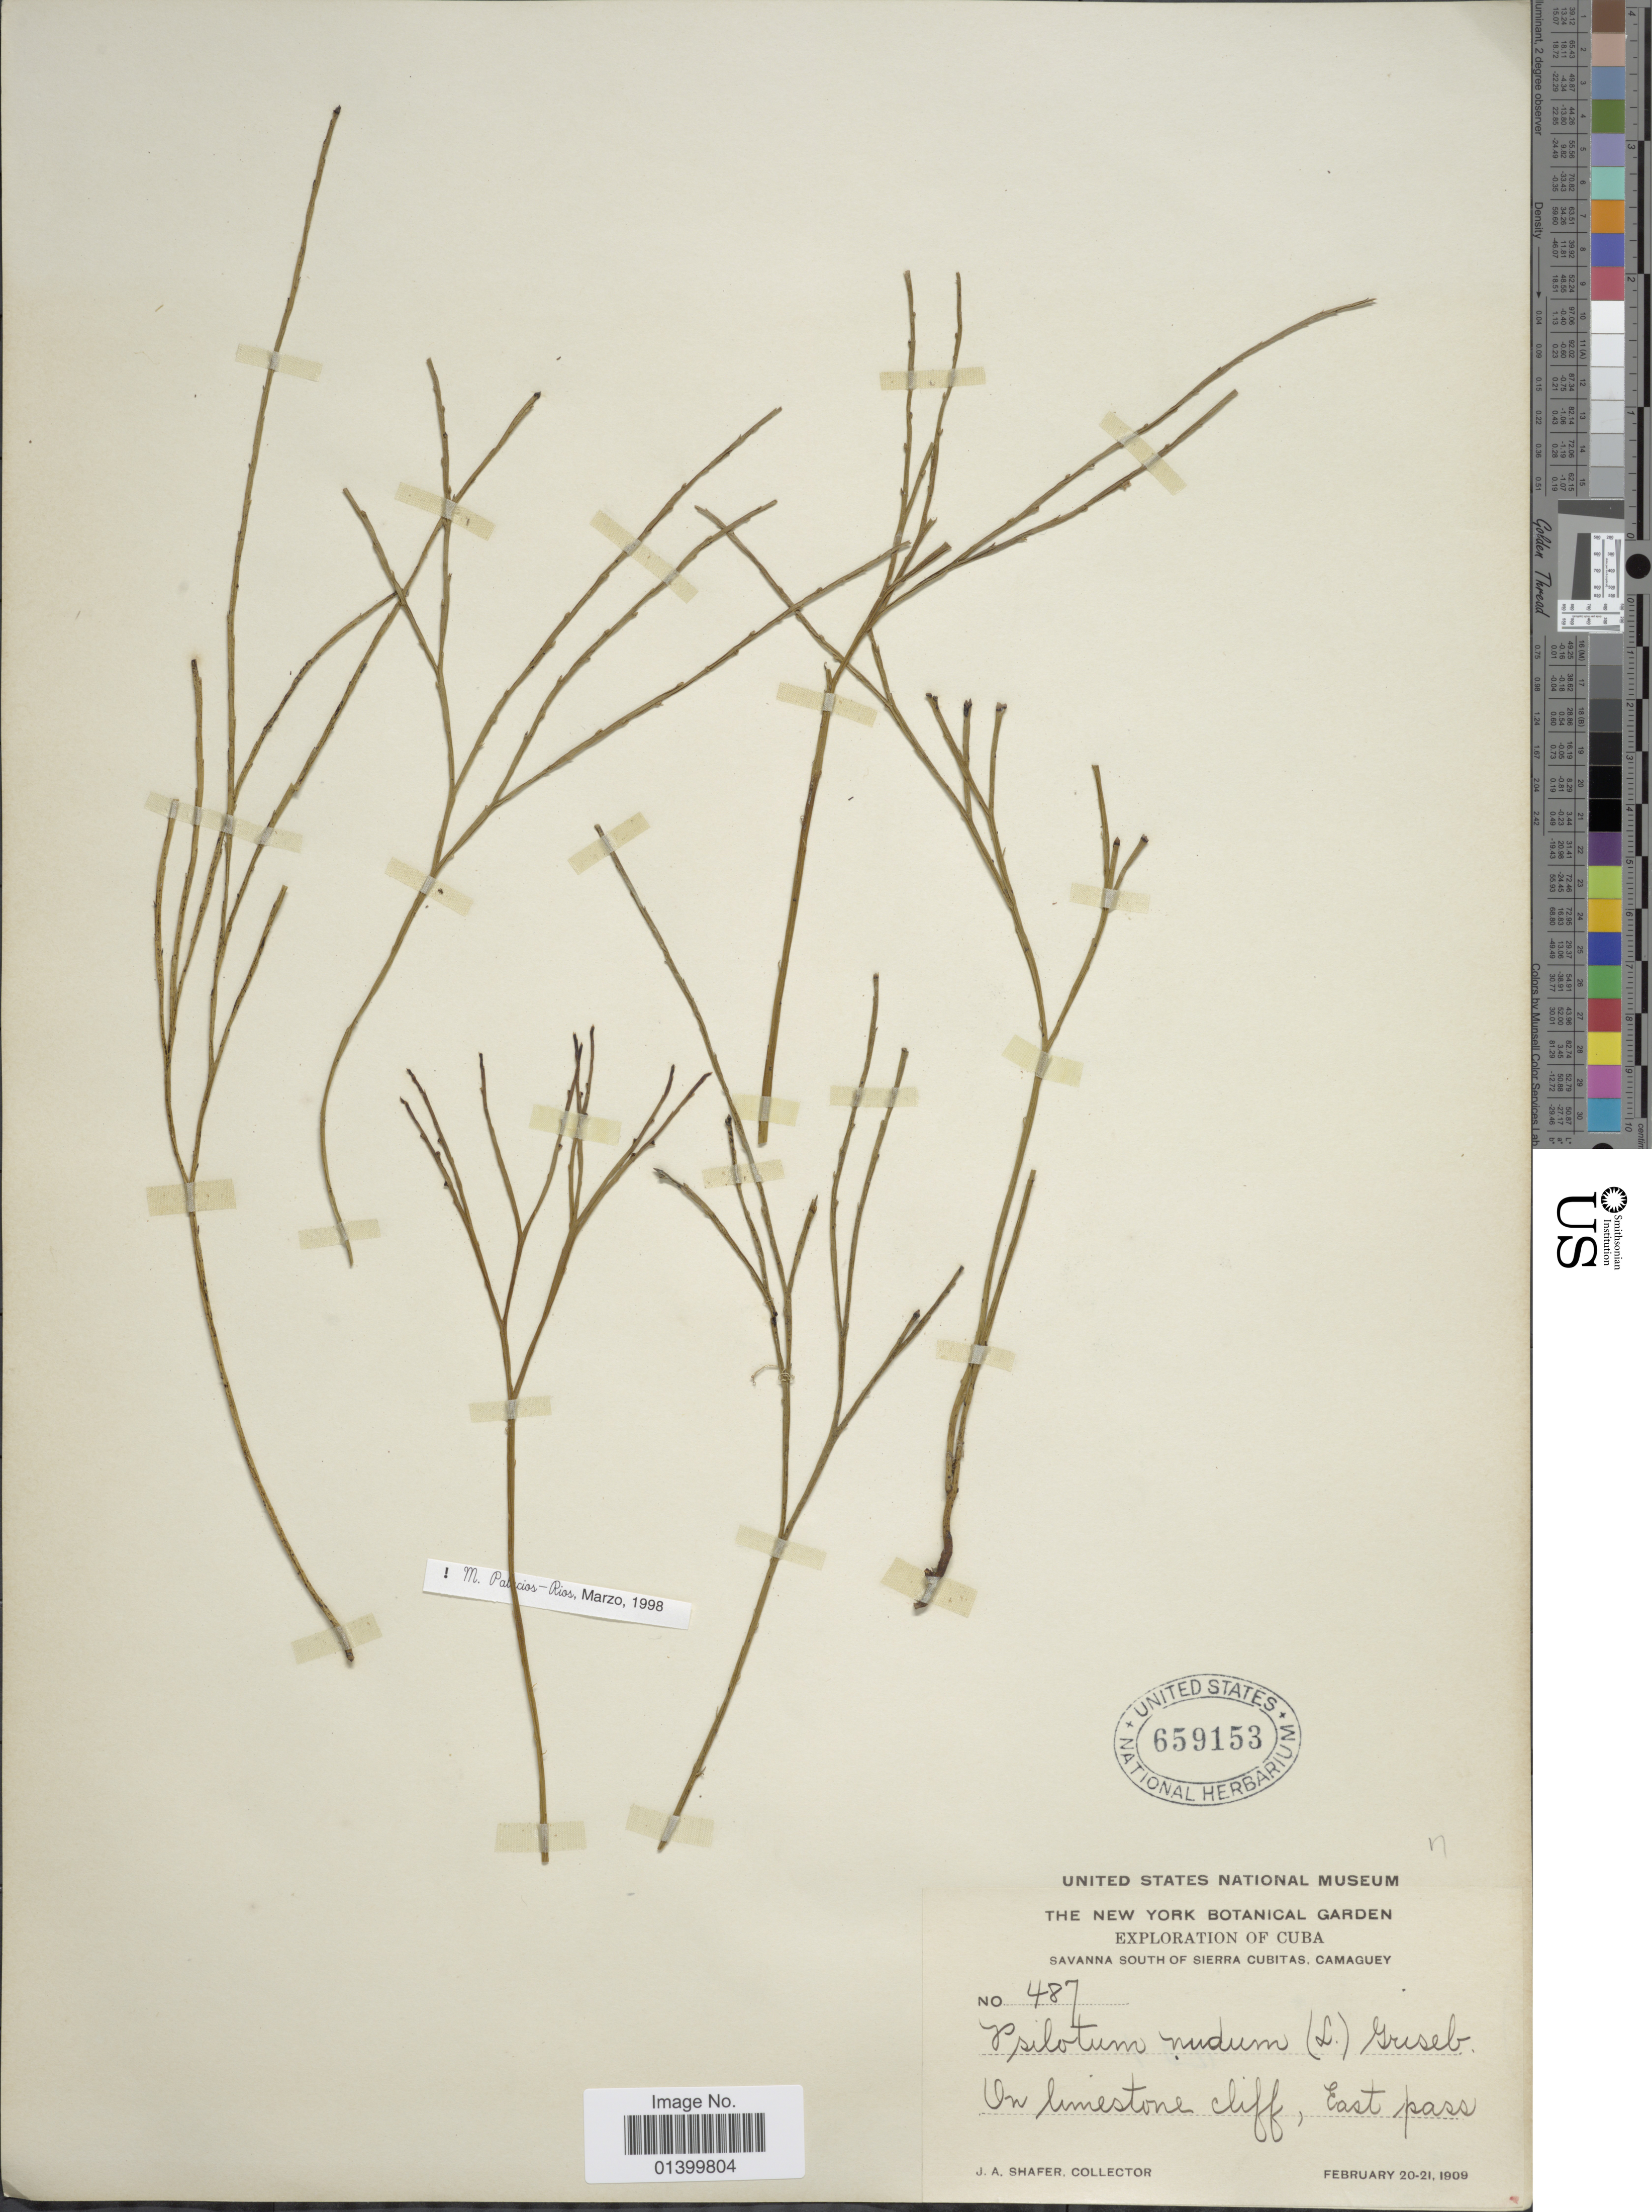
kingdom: Plantae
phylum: Tracheophyta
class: Polypodiopsida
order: Psilotales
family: Psilotaceae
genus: Psilotum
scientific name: Psilotum nudum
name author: (L.) P. Beauv.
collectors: J. A. Shafer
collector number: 487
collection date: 1909-02-20/1909-02-21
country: Cuba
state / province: Camagüey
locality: Savanna South of Sierra Cubitas, Camaguey. On limestone cliff, East pass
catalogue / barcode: US 659153